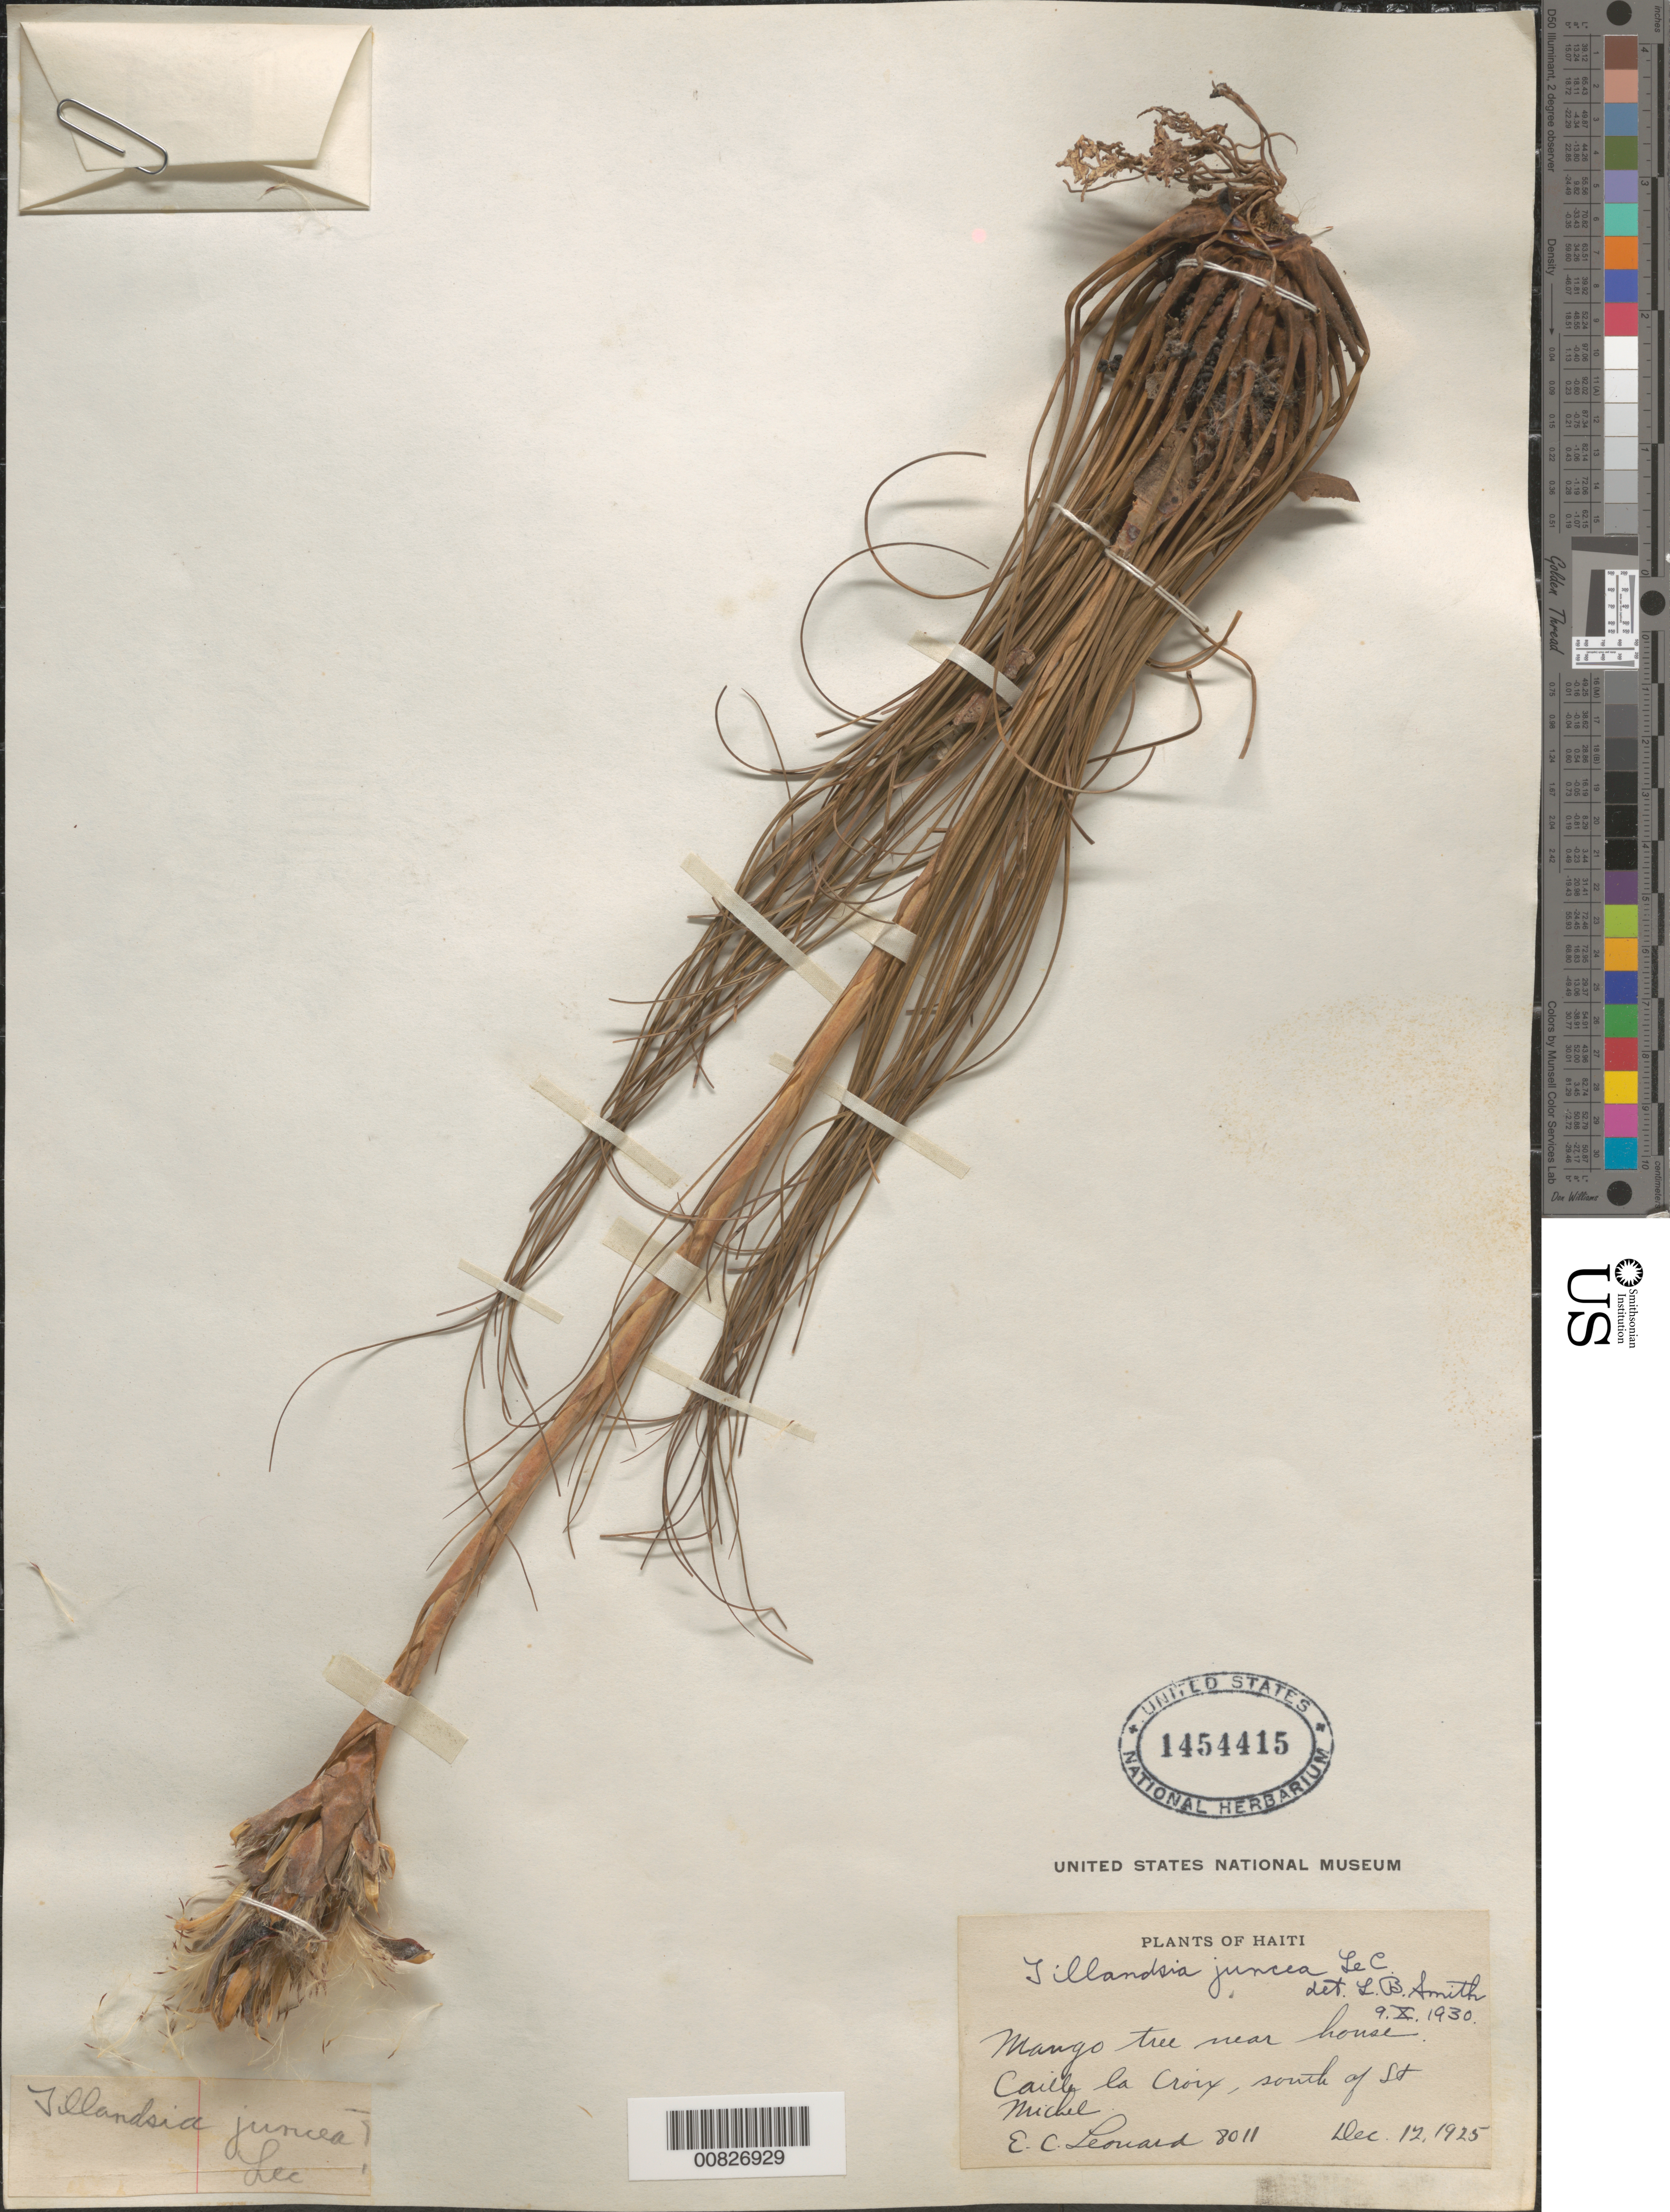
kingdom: Plantae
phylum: Tracheophyta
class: Liliopsida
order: Poales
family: Bromeliaceae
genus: Tillandsia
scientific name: Tillandsia juncea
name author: (Ruiz & Pav.) Poir.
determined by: Smith, Lyman B., (US), NMNH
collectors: E. C. Leonard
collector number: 8011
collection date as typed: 12 Dec 1925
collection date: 1925-12-12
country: Haiti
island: Hispaniola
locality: Caille la Croix, south of St. Michel. Near house.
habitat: On Mango tree.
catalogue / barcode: US 1454415